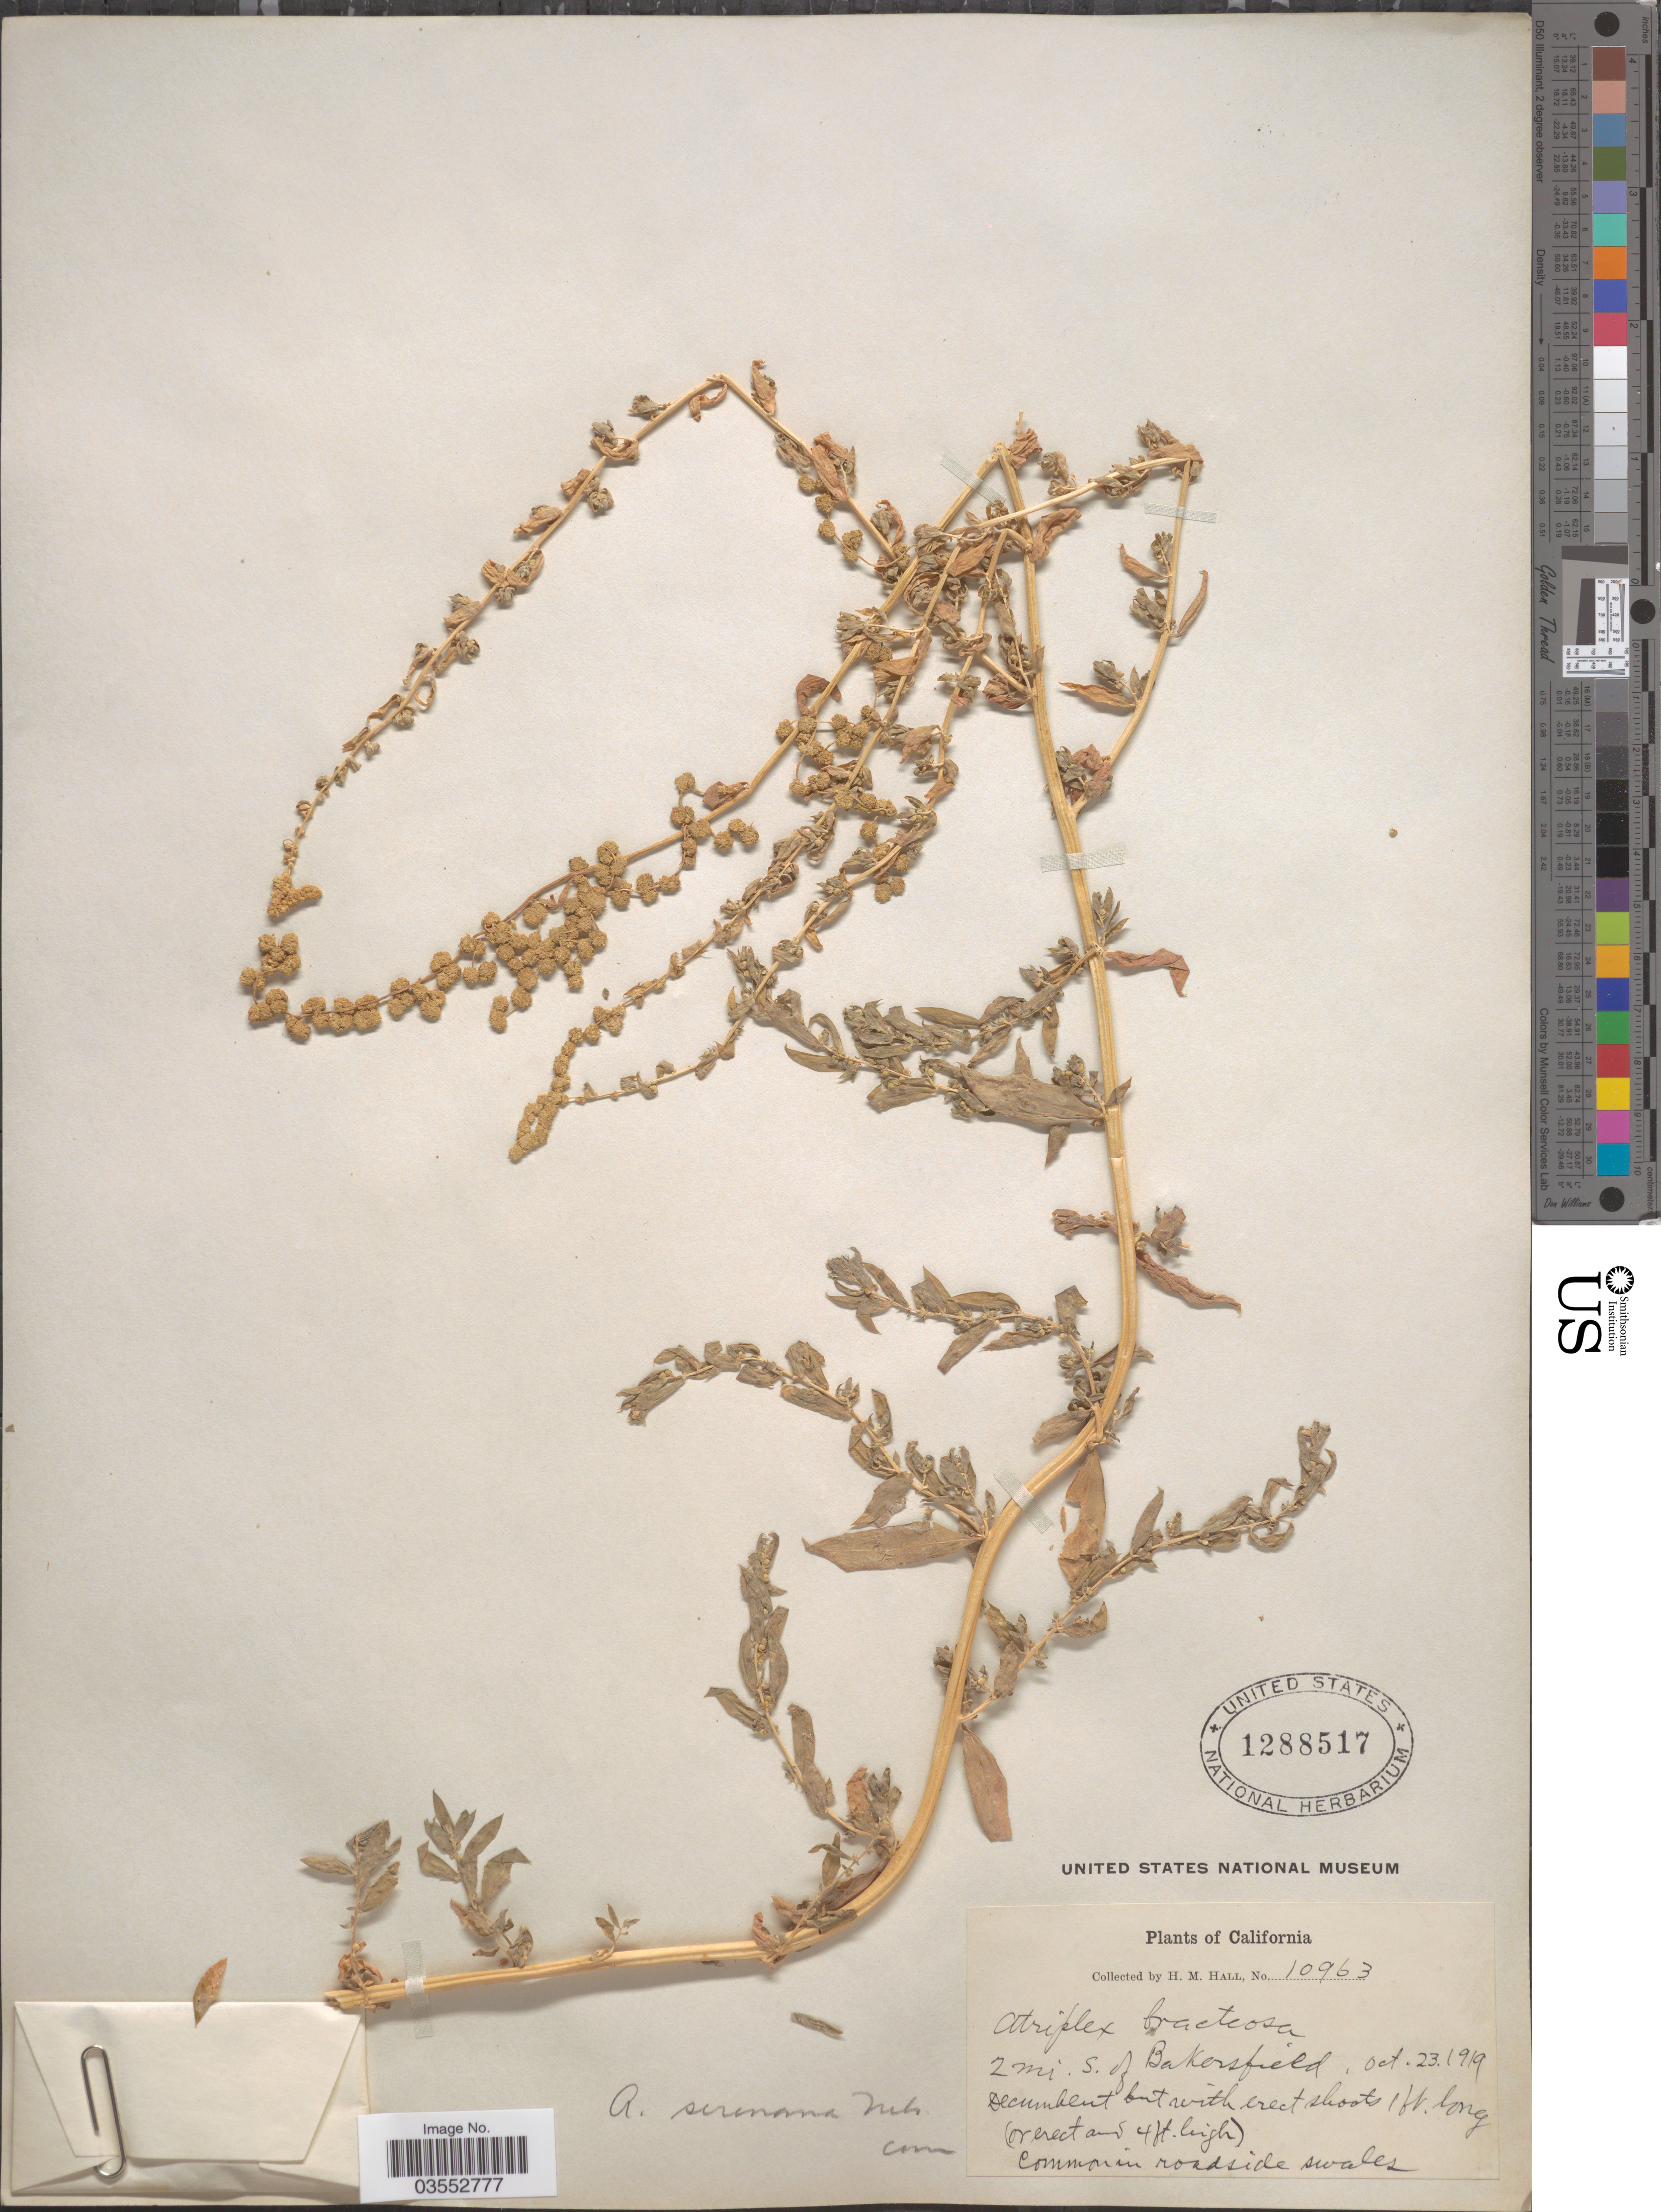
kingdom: Plantae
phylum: Tracheophyta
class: Magnoliopsida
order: Caryophyllales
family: Amaranthaceae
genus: Atriplex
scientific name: Atriplex serenana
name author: A. Nelson ex Abrams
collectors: H. M. Hall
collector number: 10963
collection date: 1919-10-23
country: United States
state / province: California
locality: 2 mi. S. of Bakersfield.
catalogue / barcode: US 1288517